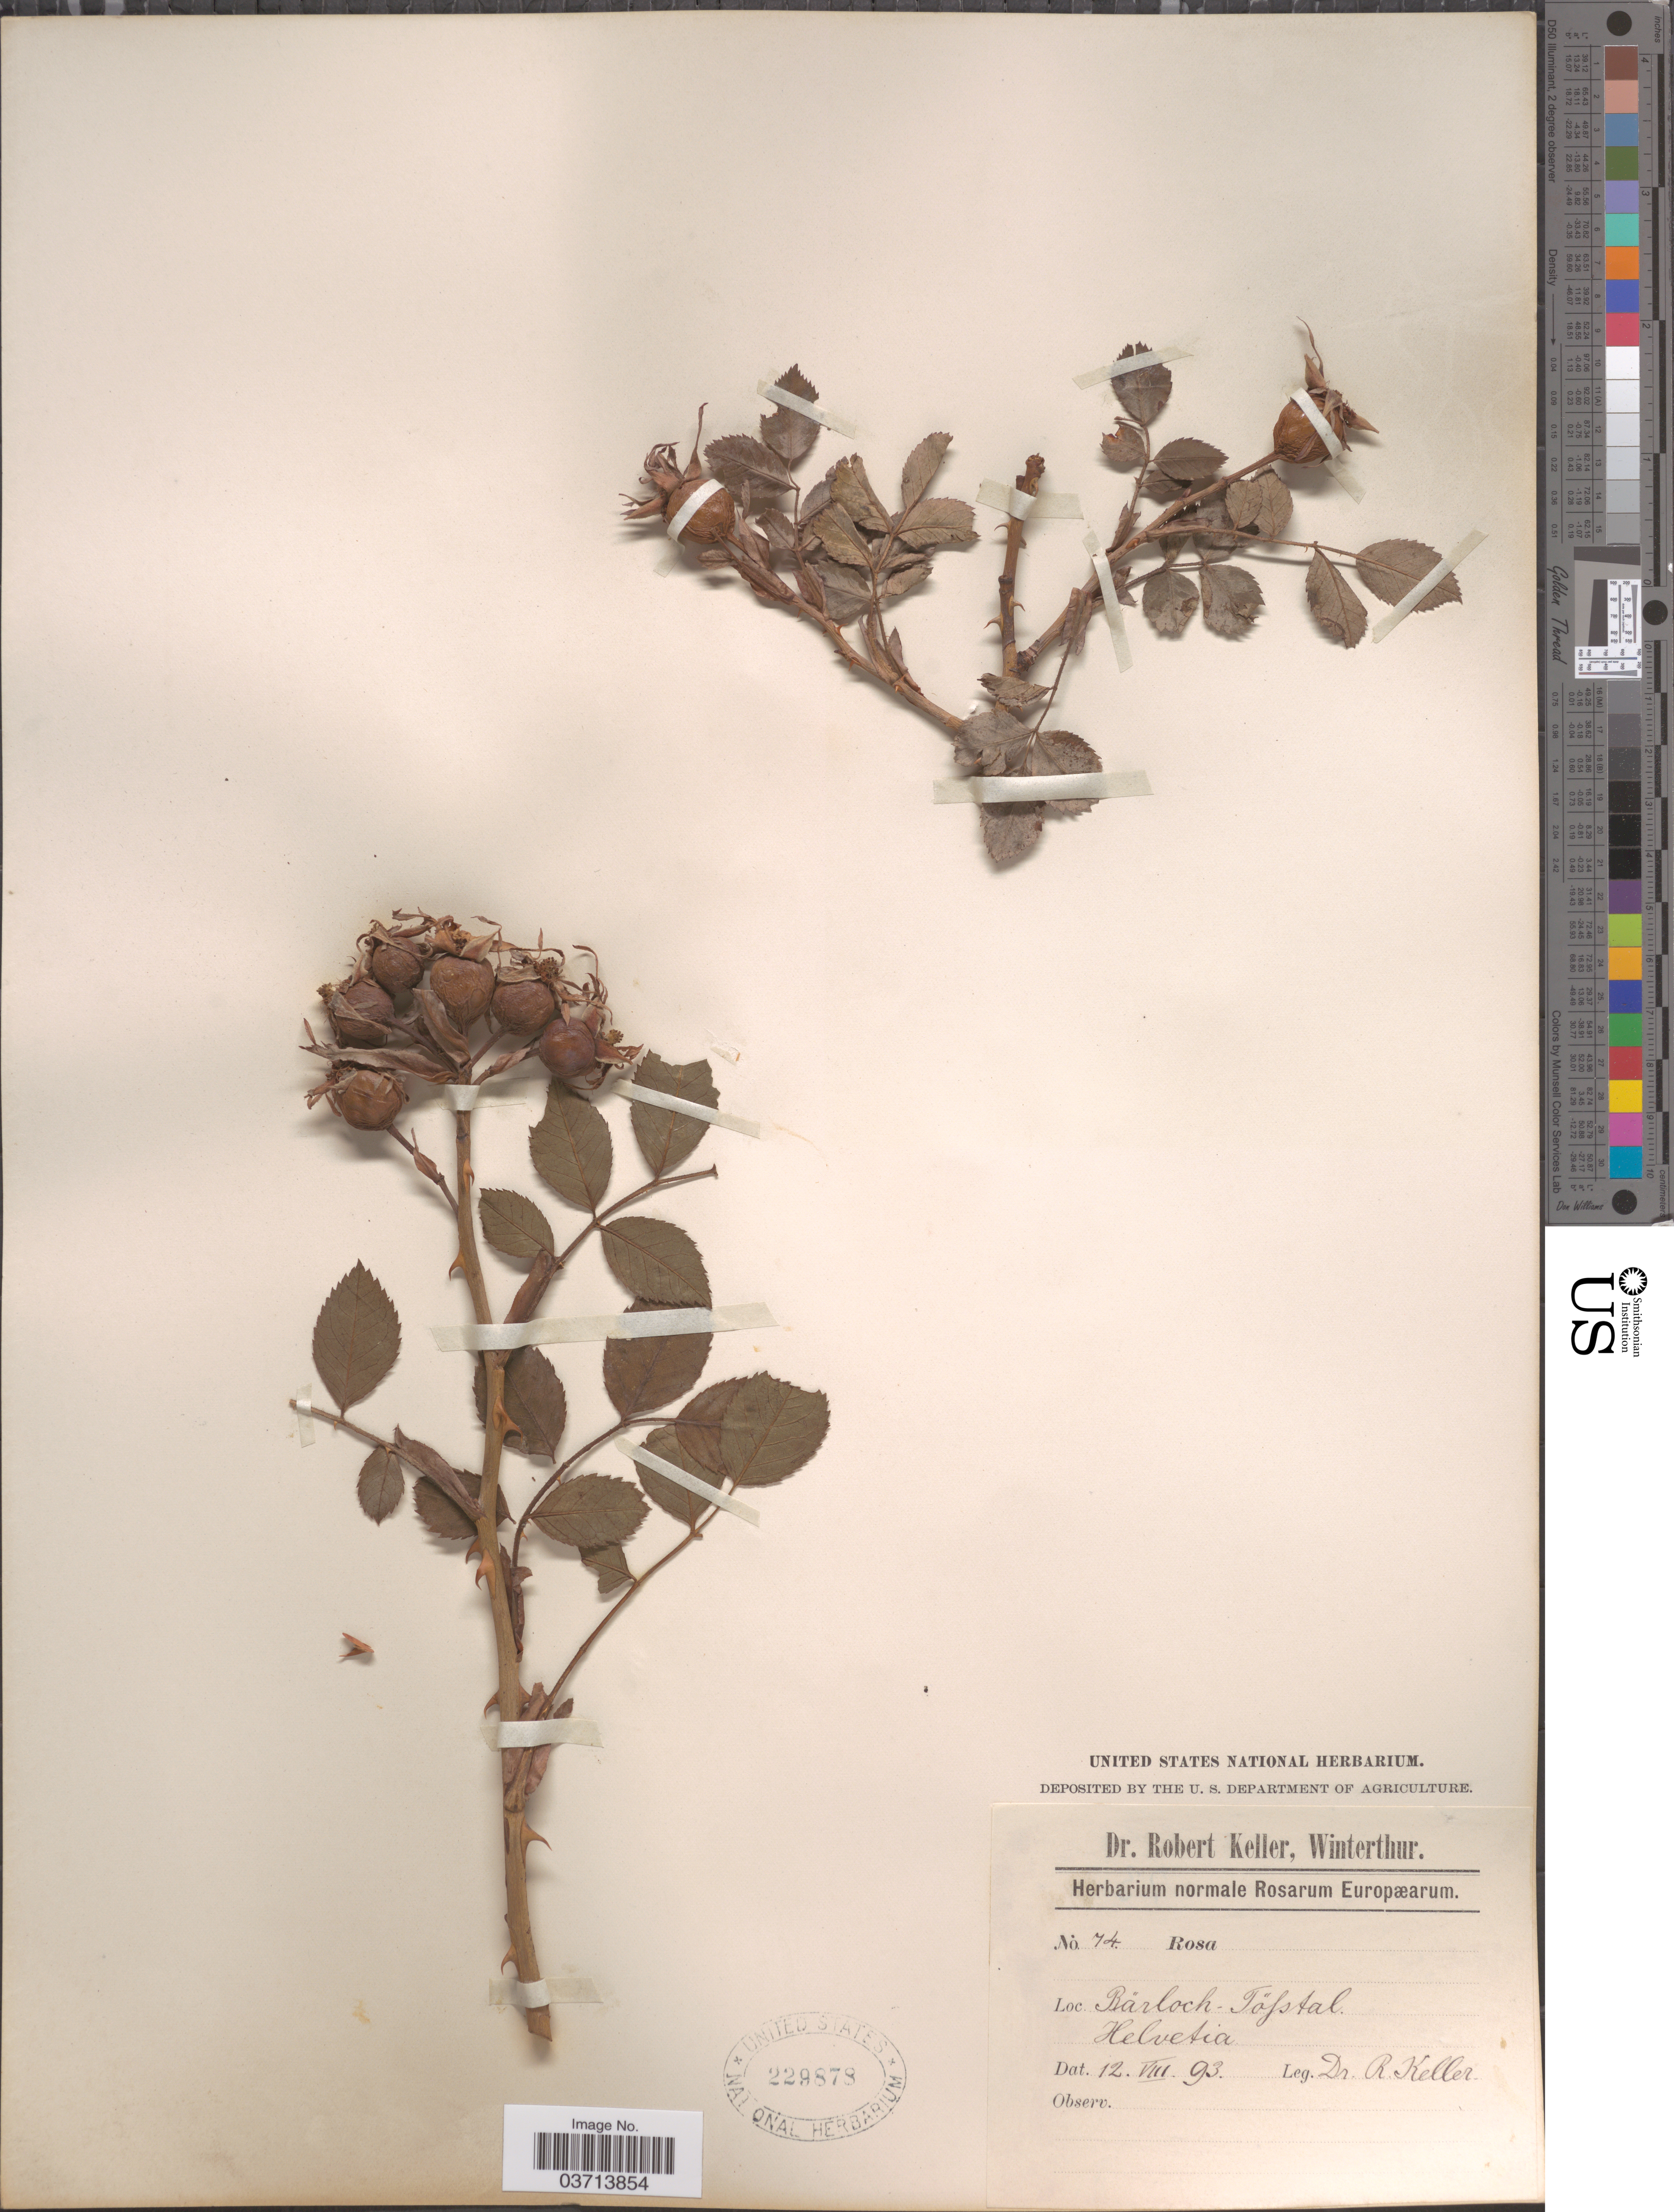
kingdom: Plantae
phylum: Tracheophyta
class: Magnoliopsida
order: Rosales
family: Rosaceae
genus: Rosa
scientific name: Rosa sp.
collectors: R. Keller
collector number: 74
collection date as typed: Transcribed d/m/y: 12/8/93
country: Switzerland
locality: Rärloch - Töfstal. Helvetia.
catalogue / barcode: US 229878